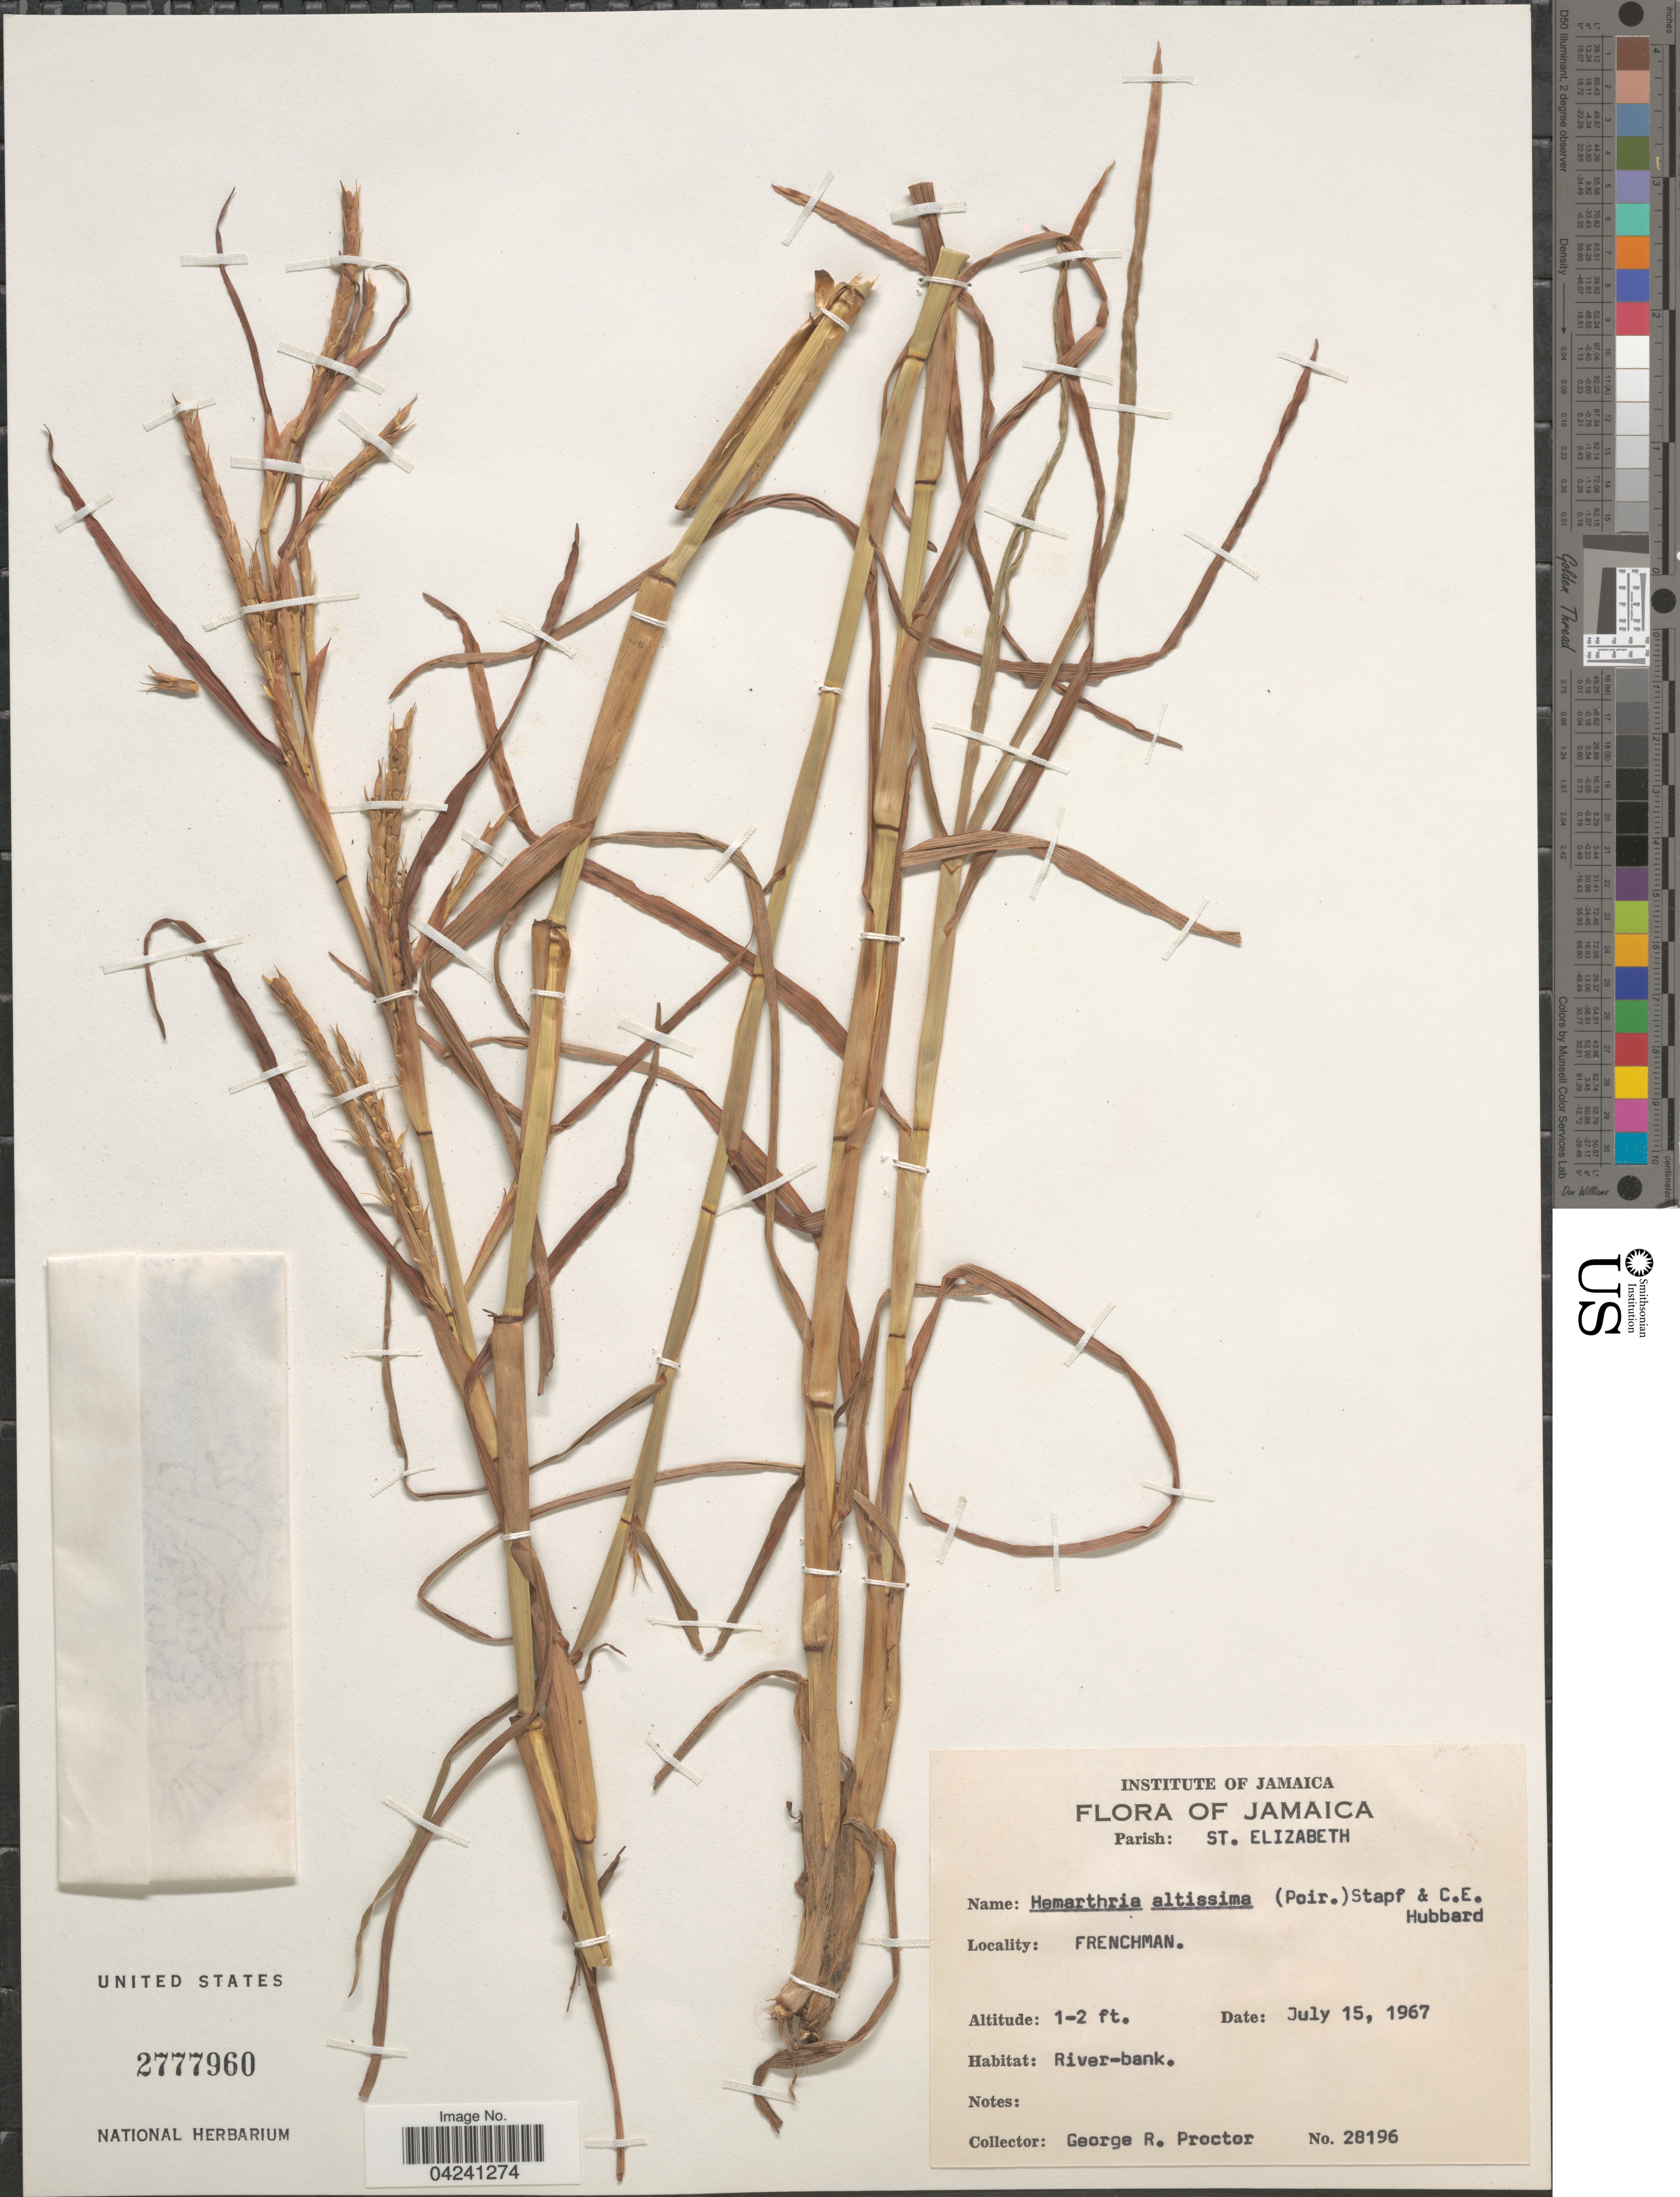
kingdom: Plantae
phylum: Tracheophyta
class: Liliopsida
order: Poales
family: Poaceae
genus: Hemarthria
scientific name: Hemarthria altissima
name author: (Poir.) Stapf & C. E. Hubb.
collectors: G. R. Proctor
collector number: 28196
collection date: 1967-07-15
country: Jamaica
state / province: Saint Elizabeth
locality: Parish: St. Elizabeth. Frenchman.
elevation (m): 0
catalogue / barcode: US 2777960